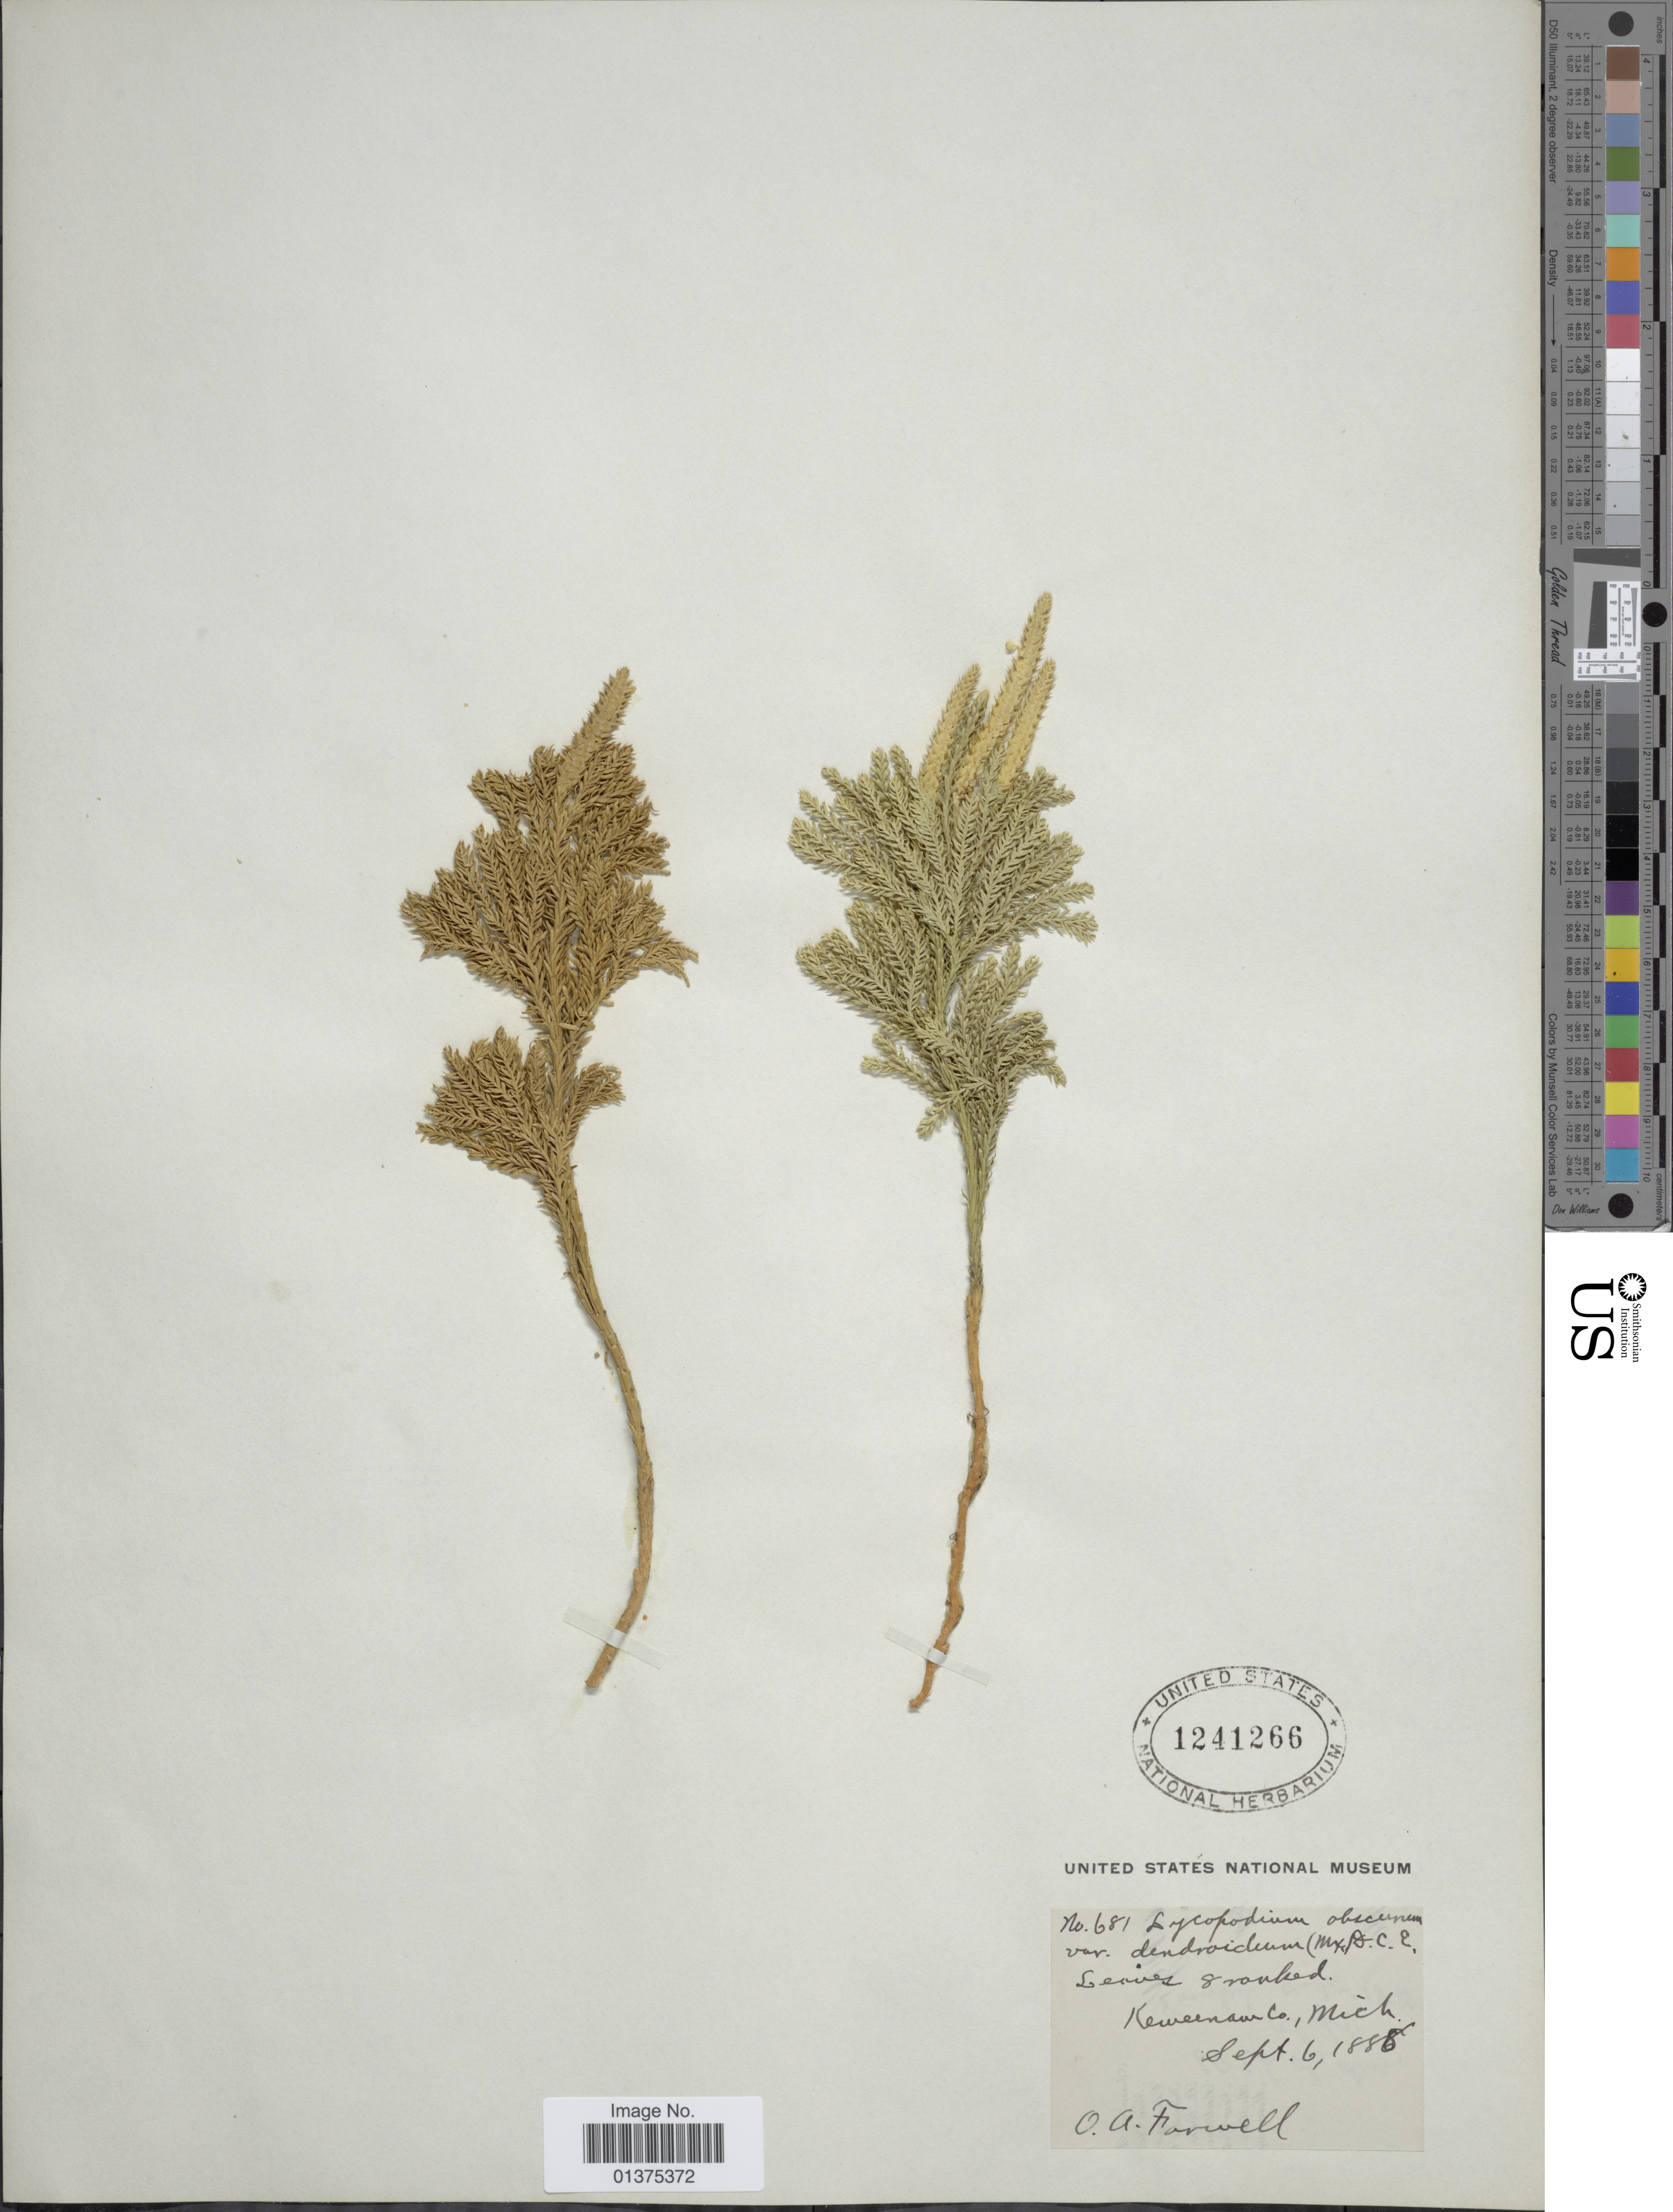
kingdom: Plantae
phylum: Tracheophyta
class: Lycopodiopsida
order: Lycopodiales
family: Lycopodiaceae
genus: Dendrolycopodium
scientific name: Dendrolycopodium hickeyi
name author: (W.H. Wagner et al.) A. Haines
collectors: O. Farwell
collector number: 681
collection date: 1886-09-06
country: United States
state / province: Michigan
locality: Keweenaw Co.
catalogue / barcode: US 1241266